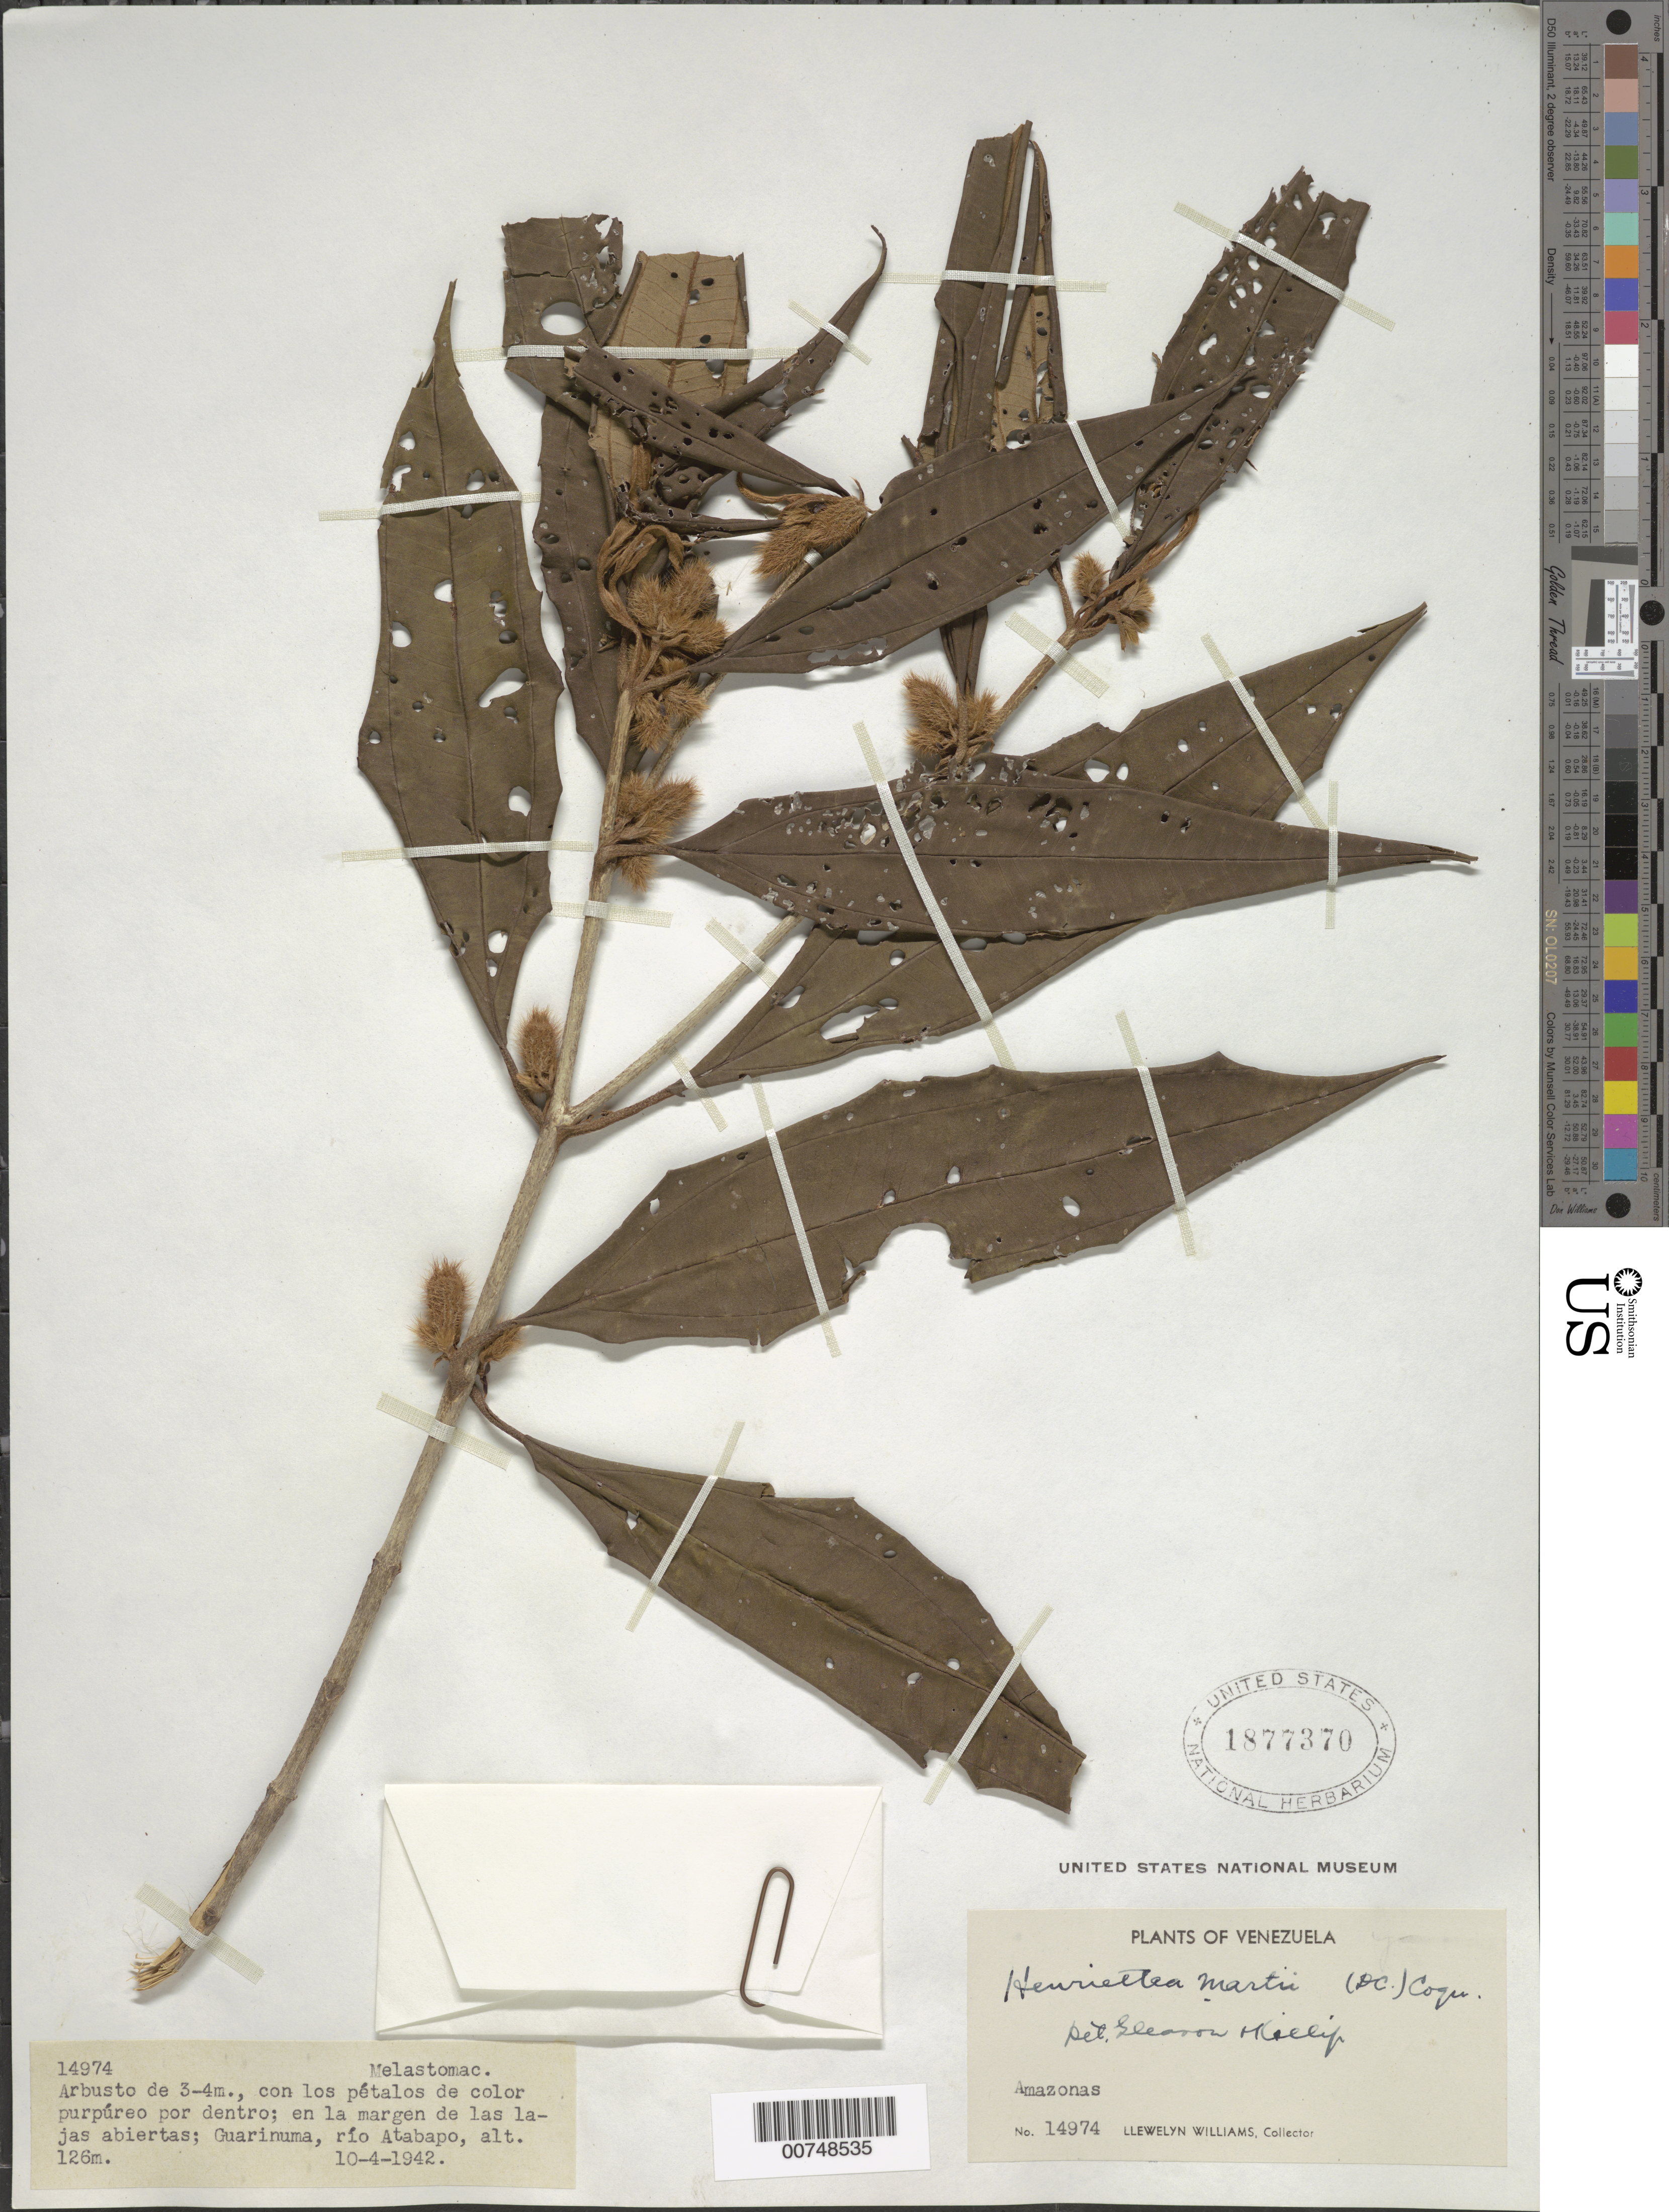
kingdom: Plantae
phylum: Tracheophyta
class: Magnoliopsida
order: Myrtales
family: Melastomataceae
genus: Henriettea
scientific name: Henriettea martiusii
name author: (DC.) Naudin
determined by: Gleason, H. A.; Killip, E. P.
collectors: Ll. Williams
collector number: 14974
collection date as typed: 10-Apr-42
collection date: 1942-04-10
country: Venezuela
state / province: Amazonas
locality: Guarinuma, Río Atabapo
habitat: Margen de las lajas abiertas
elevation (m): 120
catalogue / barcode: US 1877370